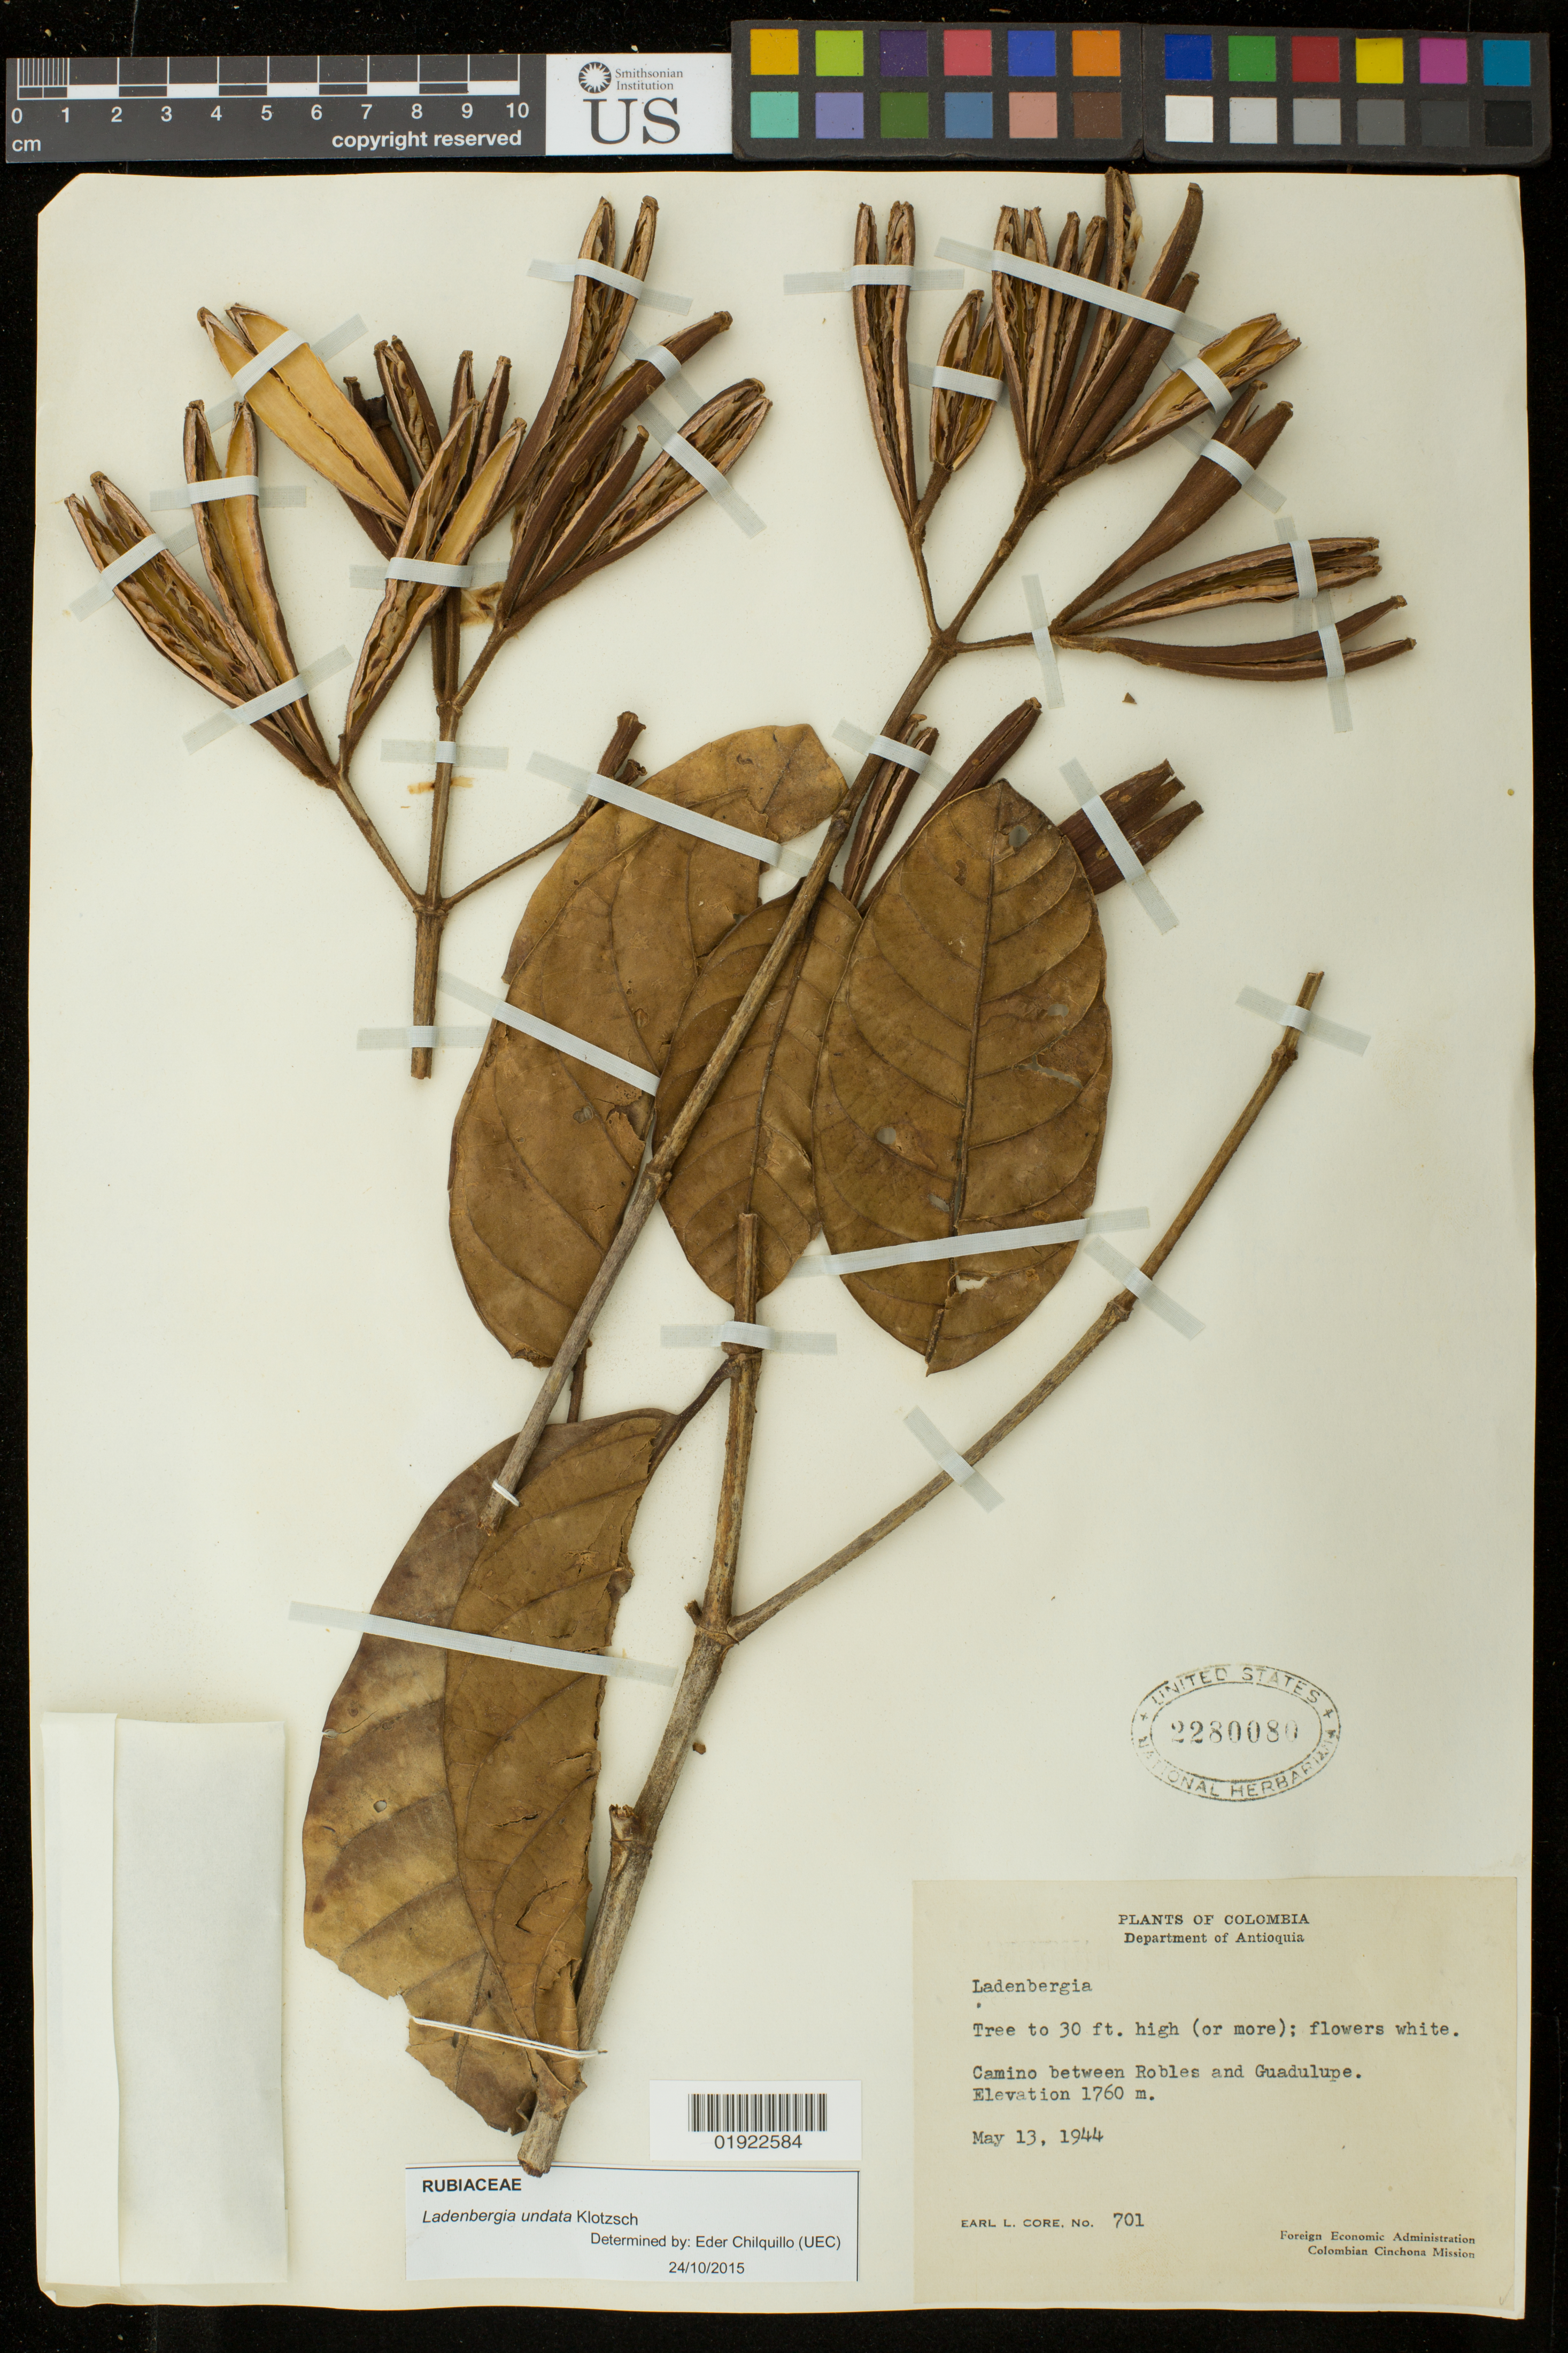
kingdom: Plantae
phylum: Tracheophyta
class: Magnoliopsida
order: Gentianales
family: Rubiaceae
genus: Ladenbergia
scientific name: Ladenbergia undata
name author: Klotzsch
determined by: Chilquillo, E.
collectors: E. L. Core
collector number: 701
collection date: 1944-05-13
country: Colombia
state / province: Antioquia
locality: Camino between Robles and Guadulupe.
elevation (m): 1760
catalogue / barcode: US 2280080